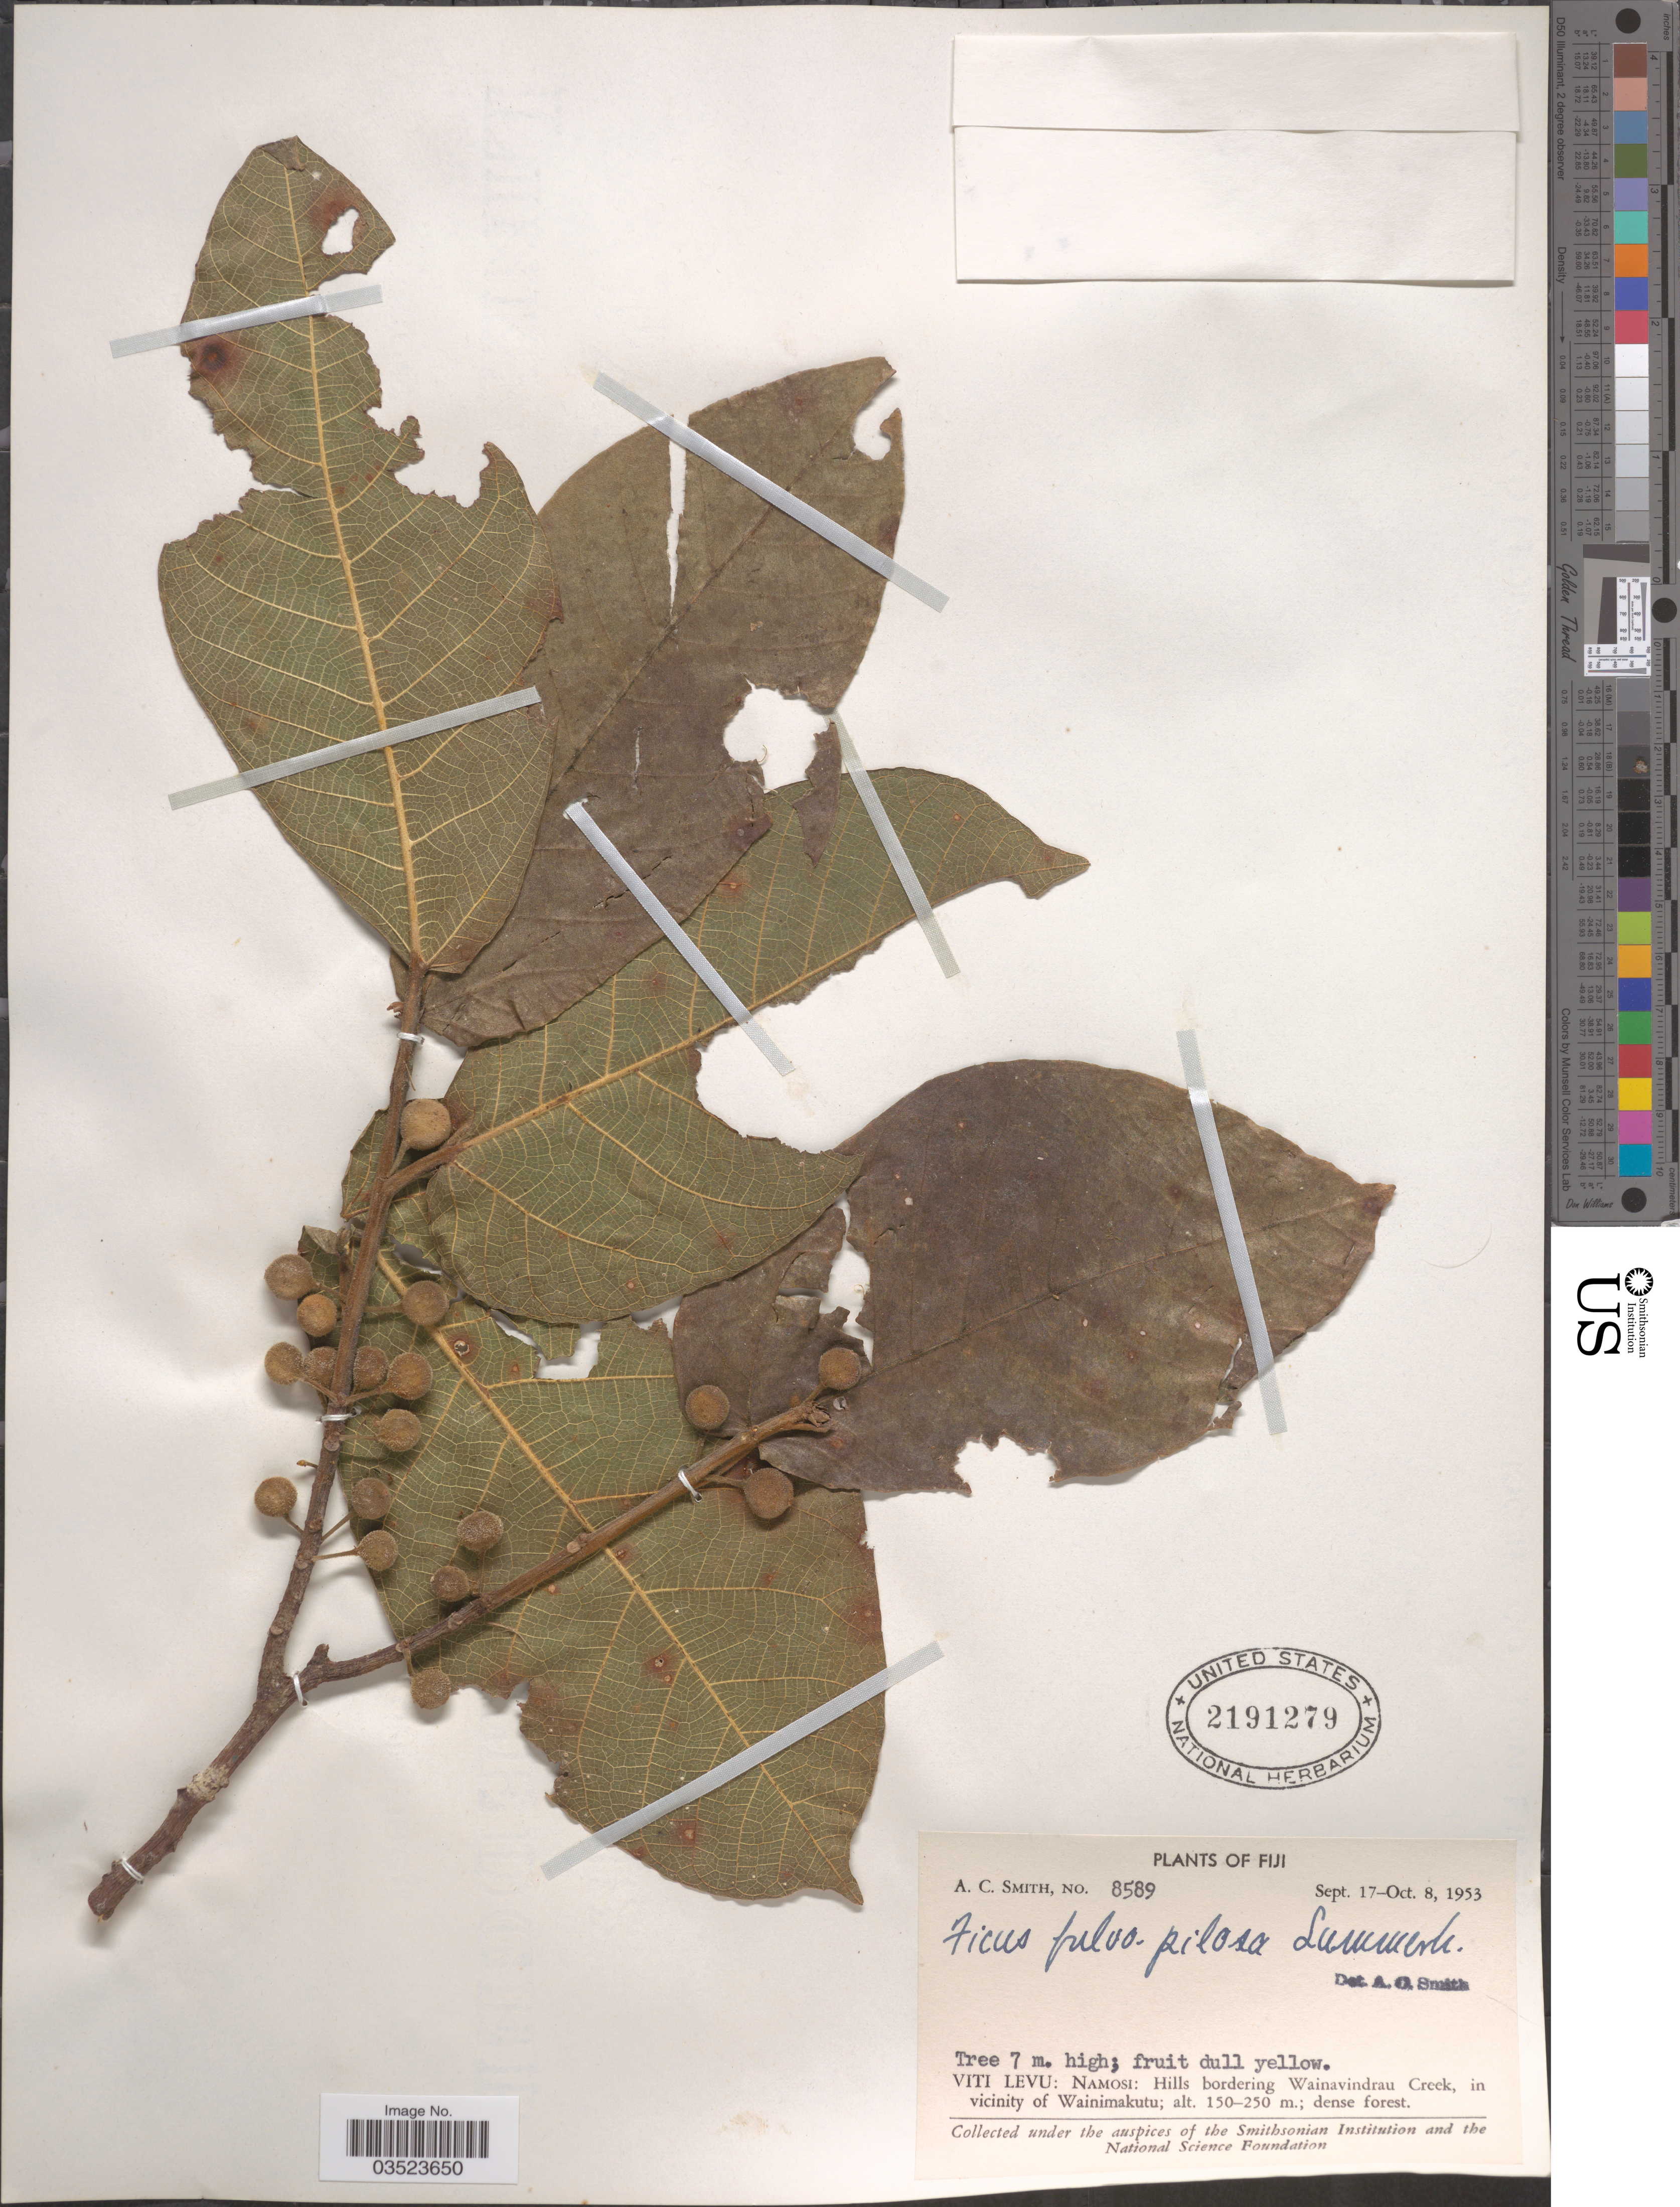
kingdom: Plantae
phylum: Tracheophyta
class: Magnoliopsida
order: Rosales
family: Moraceae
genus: Ficus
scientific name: Ficus fulvo-pilosa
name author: Summerh. in A.C. Sm.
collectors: A. C. Smith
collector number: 8589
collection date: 1953-09-17/1953-10-08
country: Fiji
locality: Viti Levu: Namosi: Hills bordering Wainavindrau Creek, in vicinity of Wainimakutu.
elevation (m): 150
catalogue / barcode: US 2191279